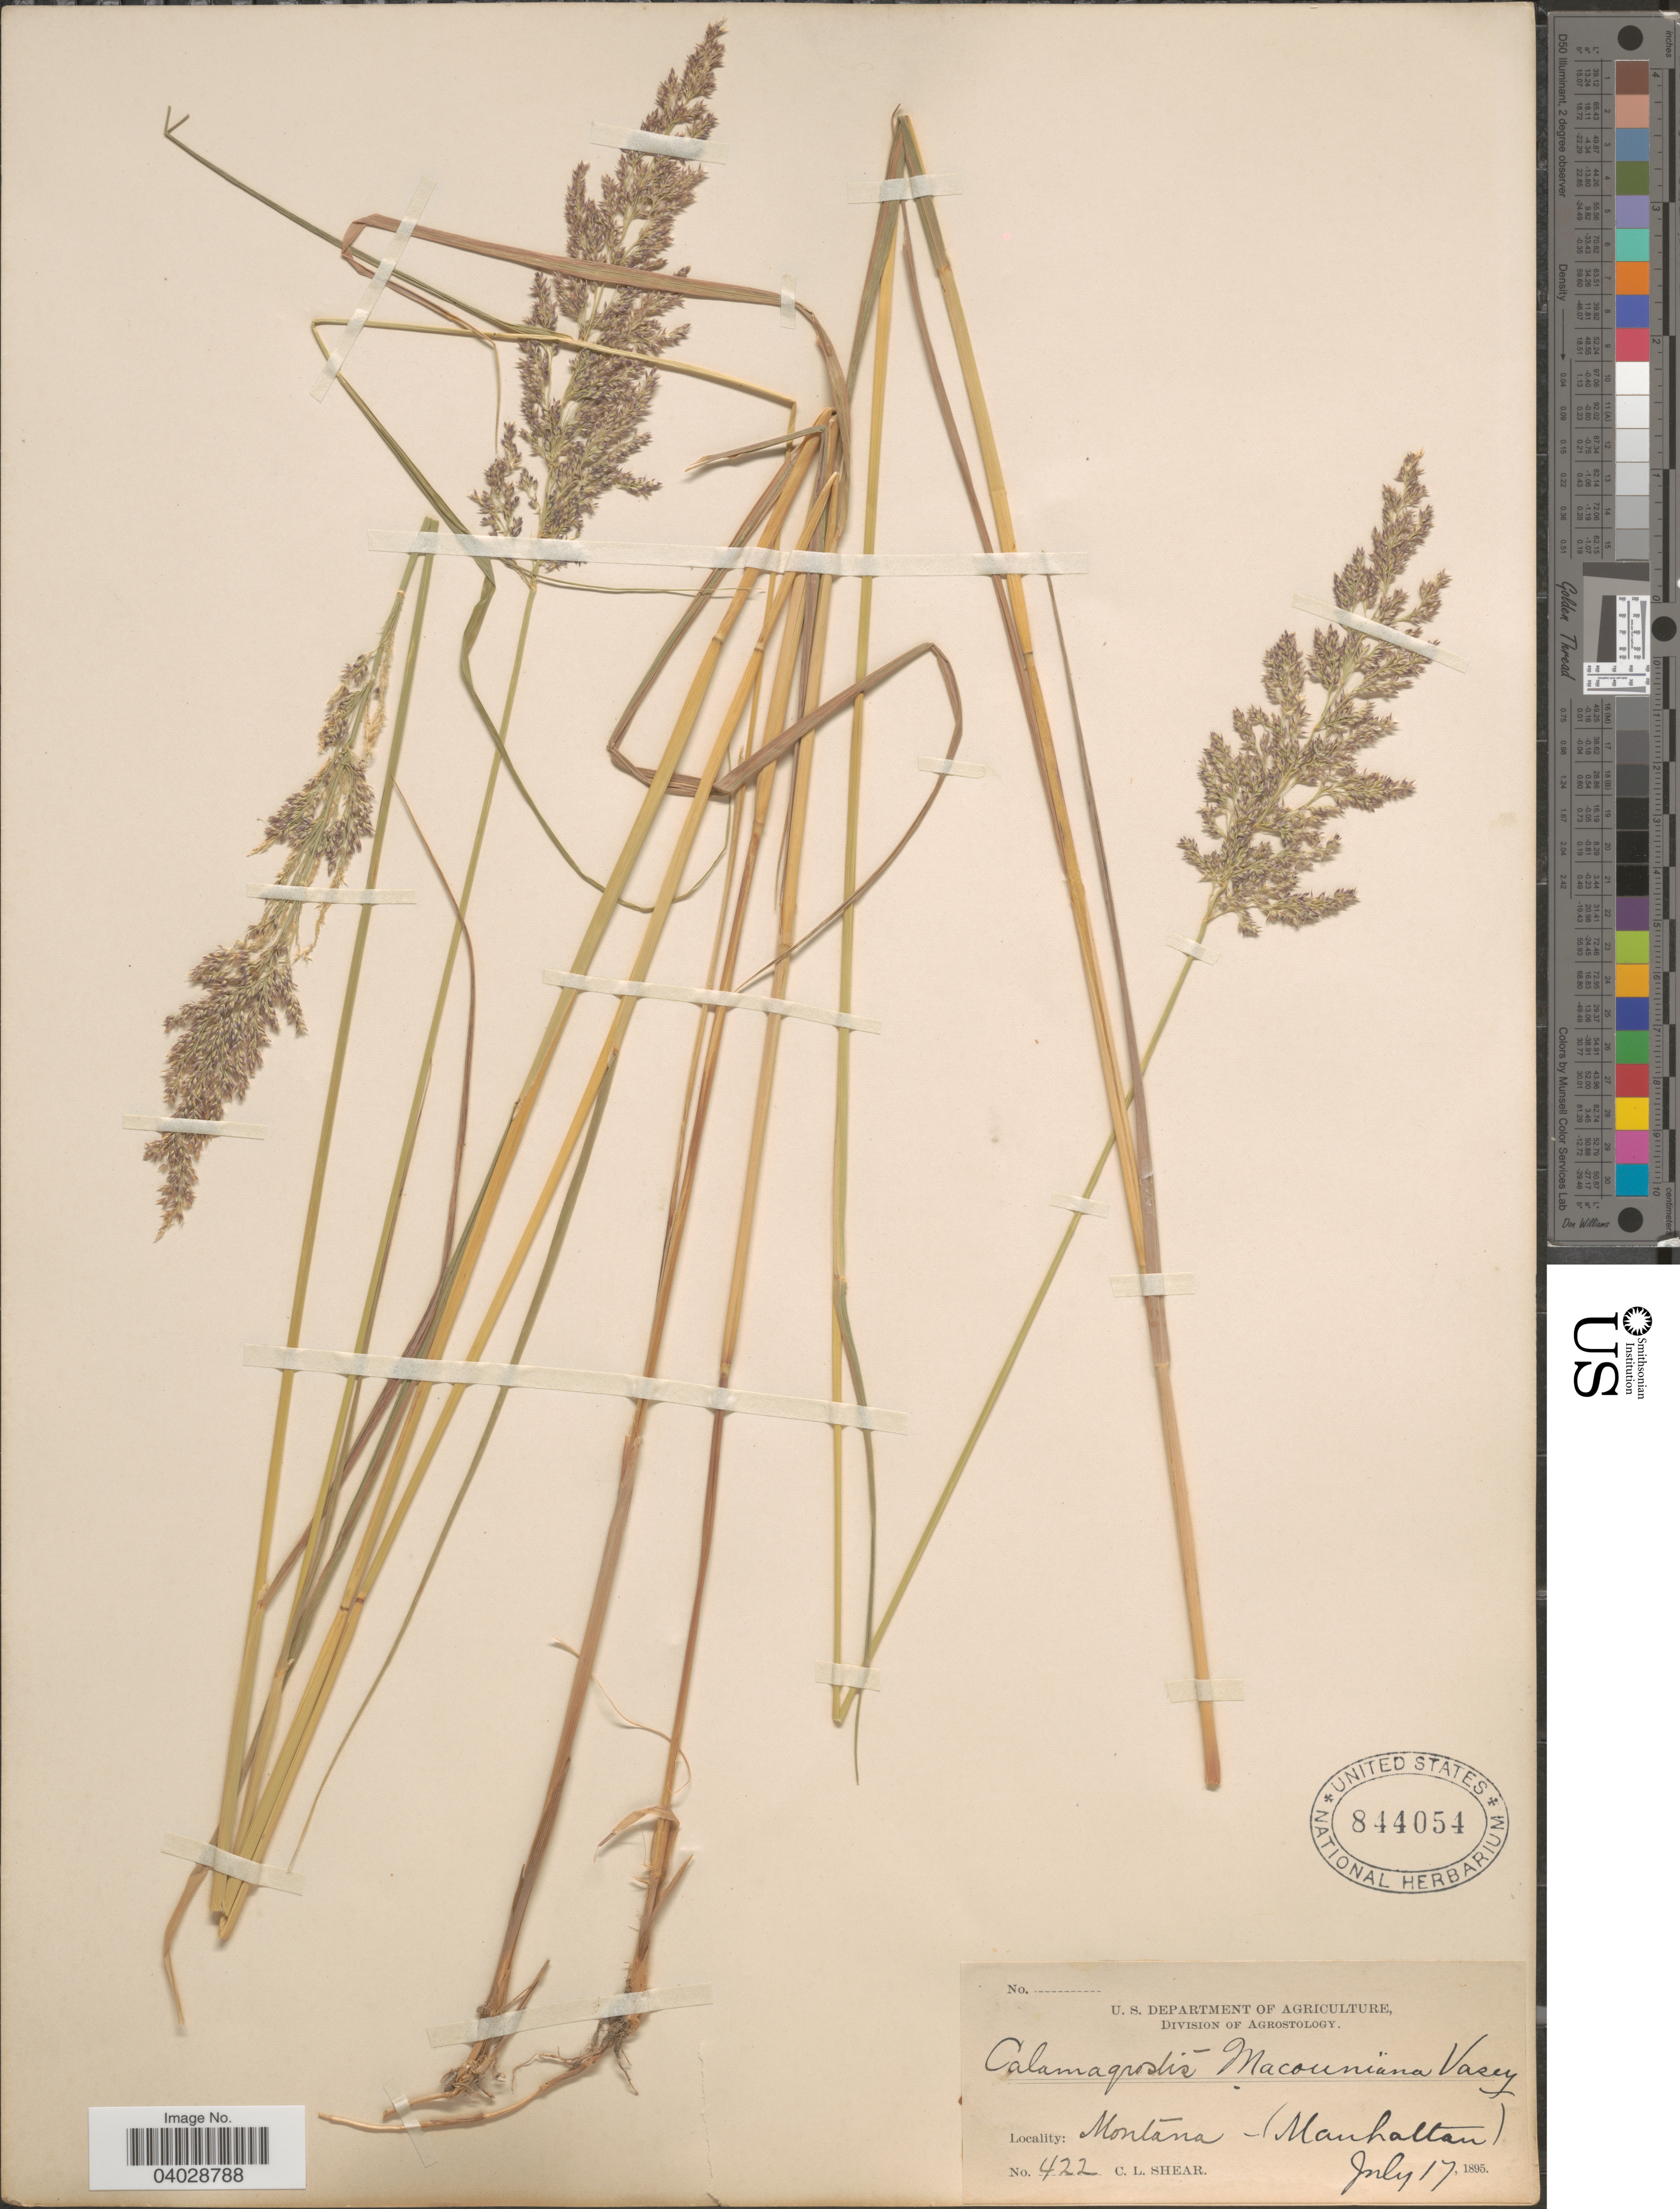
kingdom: Plantae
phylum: Tracheophyta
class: Liliopsida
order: Poales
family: Poaceae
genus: Calamagrostis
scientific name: Calamagrostis canadensis var. macouniana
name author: (Vasey) Stebbins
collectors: C. L. Shear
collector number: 422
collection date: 1895-07-17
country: United States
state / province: Montana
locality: Manhattan.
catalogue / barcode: US 844054